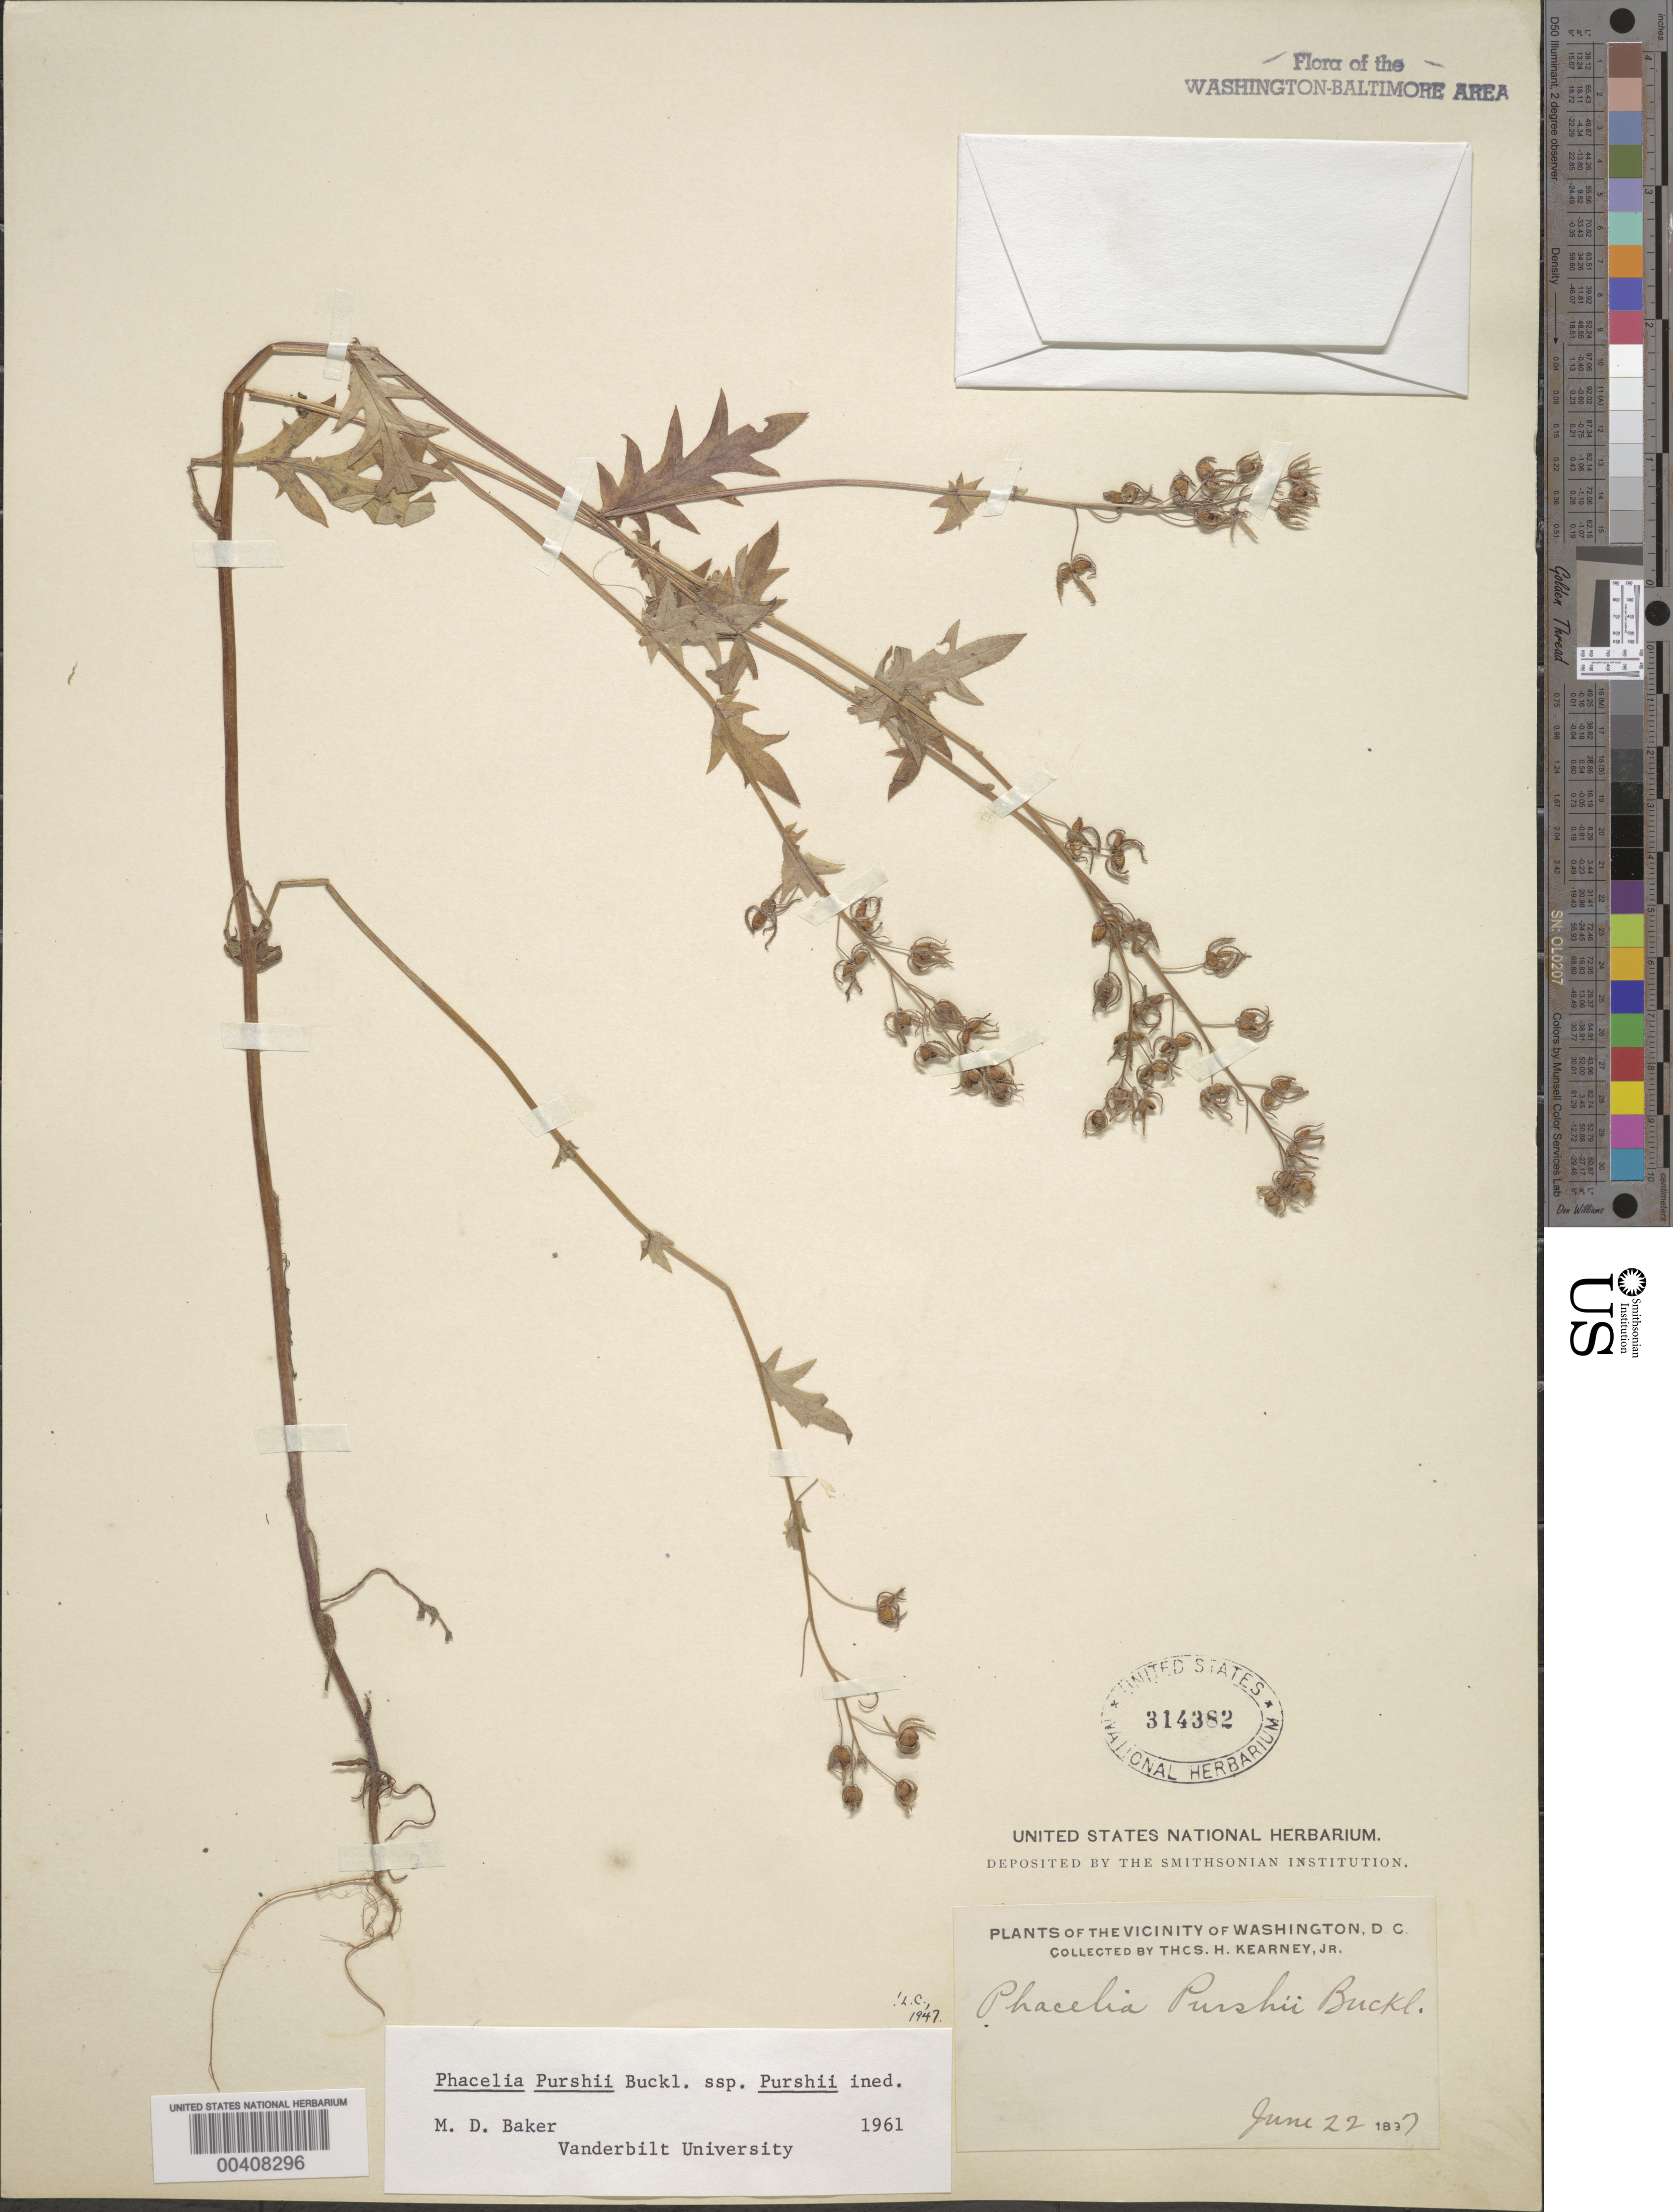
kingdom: Plantae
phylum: Tracheophyta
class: Magnoliopsida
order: Boraginales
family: Hydrophyllaceae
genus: Phacelia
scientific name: Phacelia purshii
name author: Buckley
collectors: T. H. Kearney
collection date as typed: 22 Jun 1837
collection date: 1837-06-22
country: United States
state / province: District of Columbia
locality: Washington DC area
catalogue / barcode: US 314382